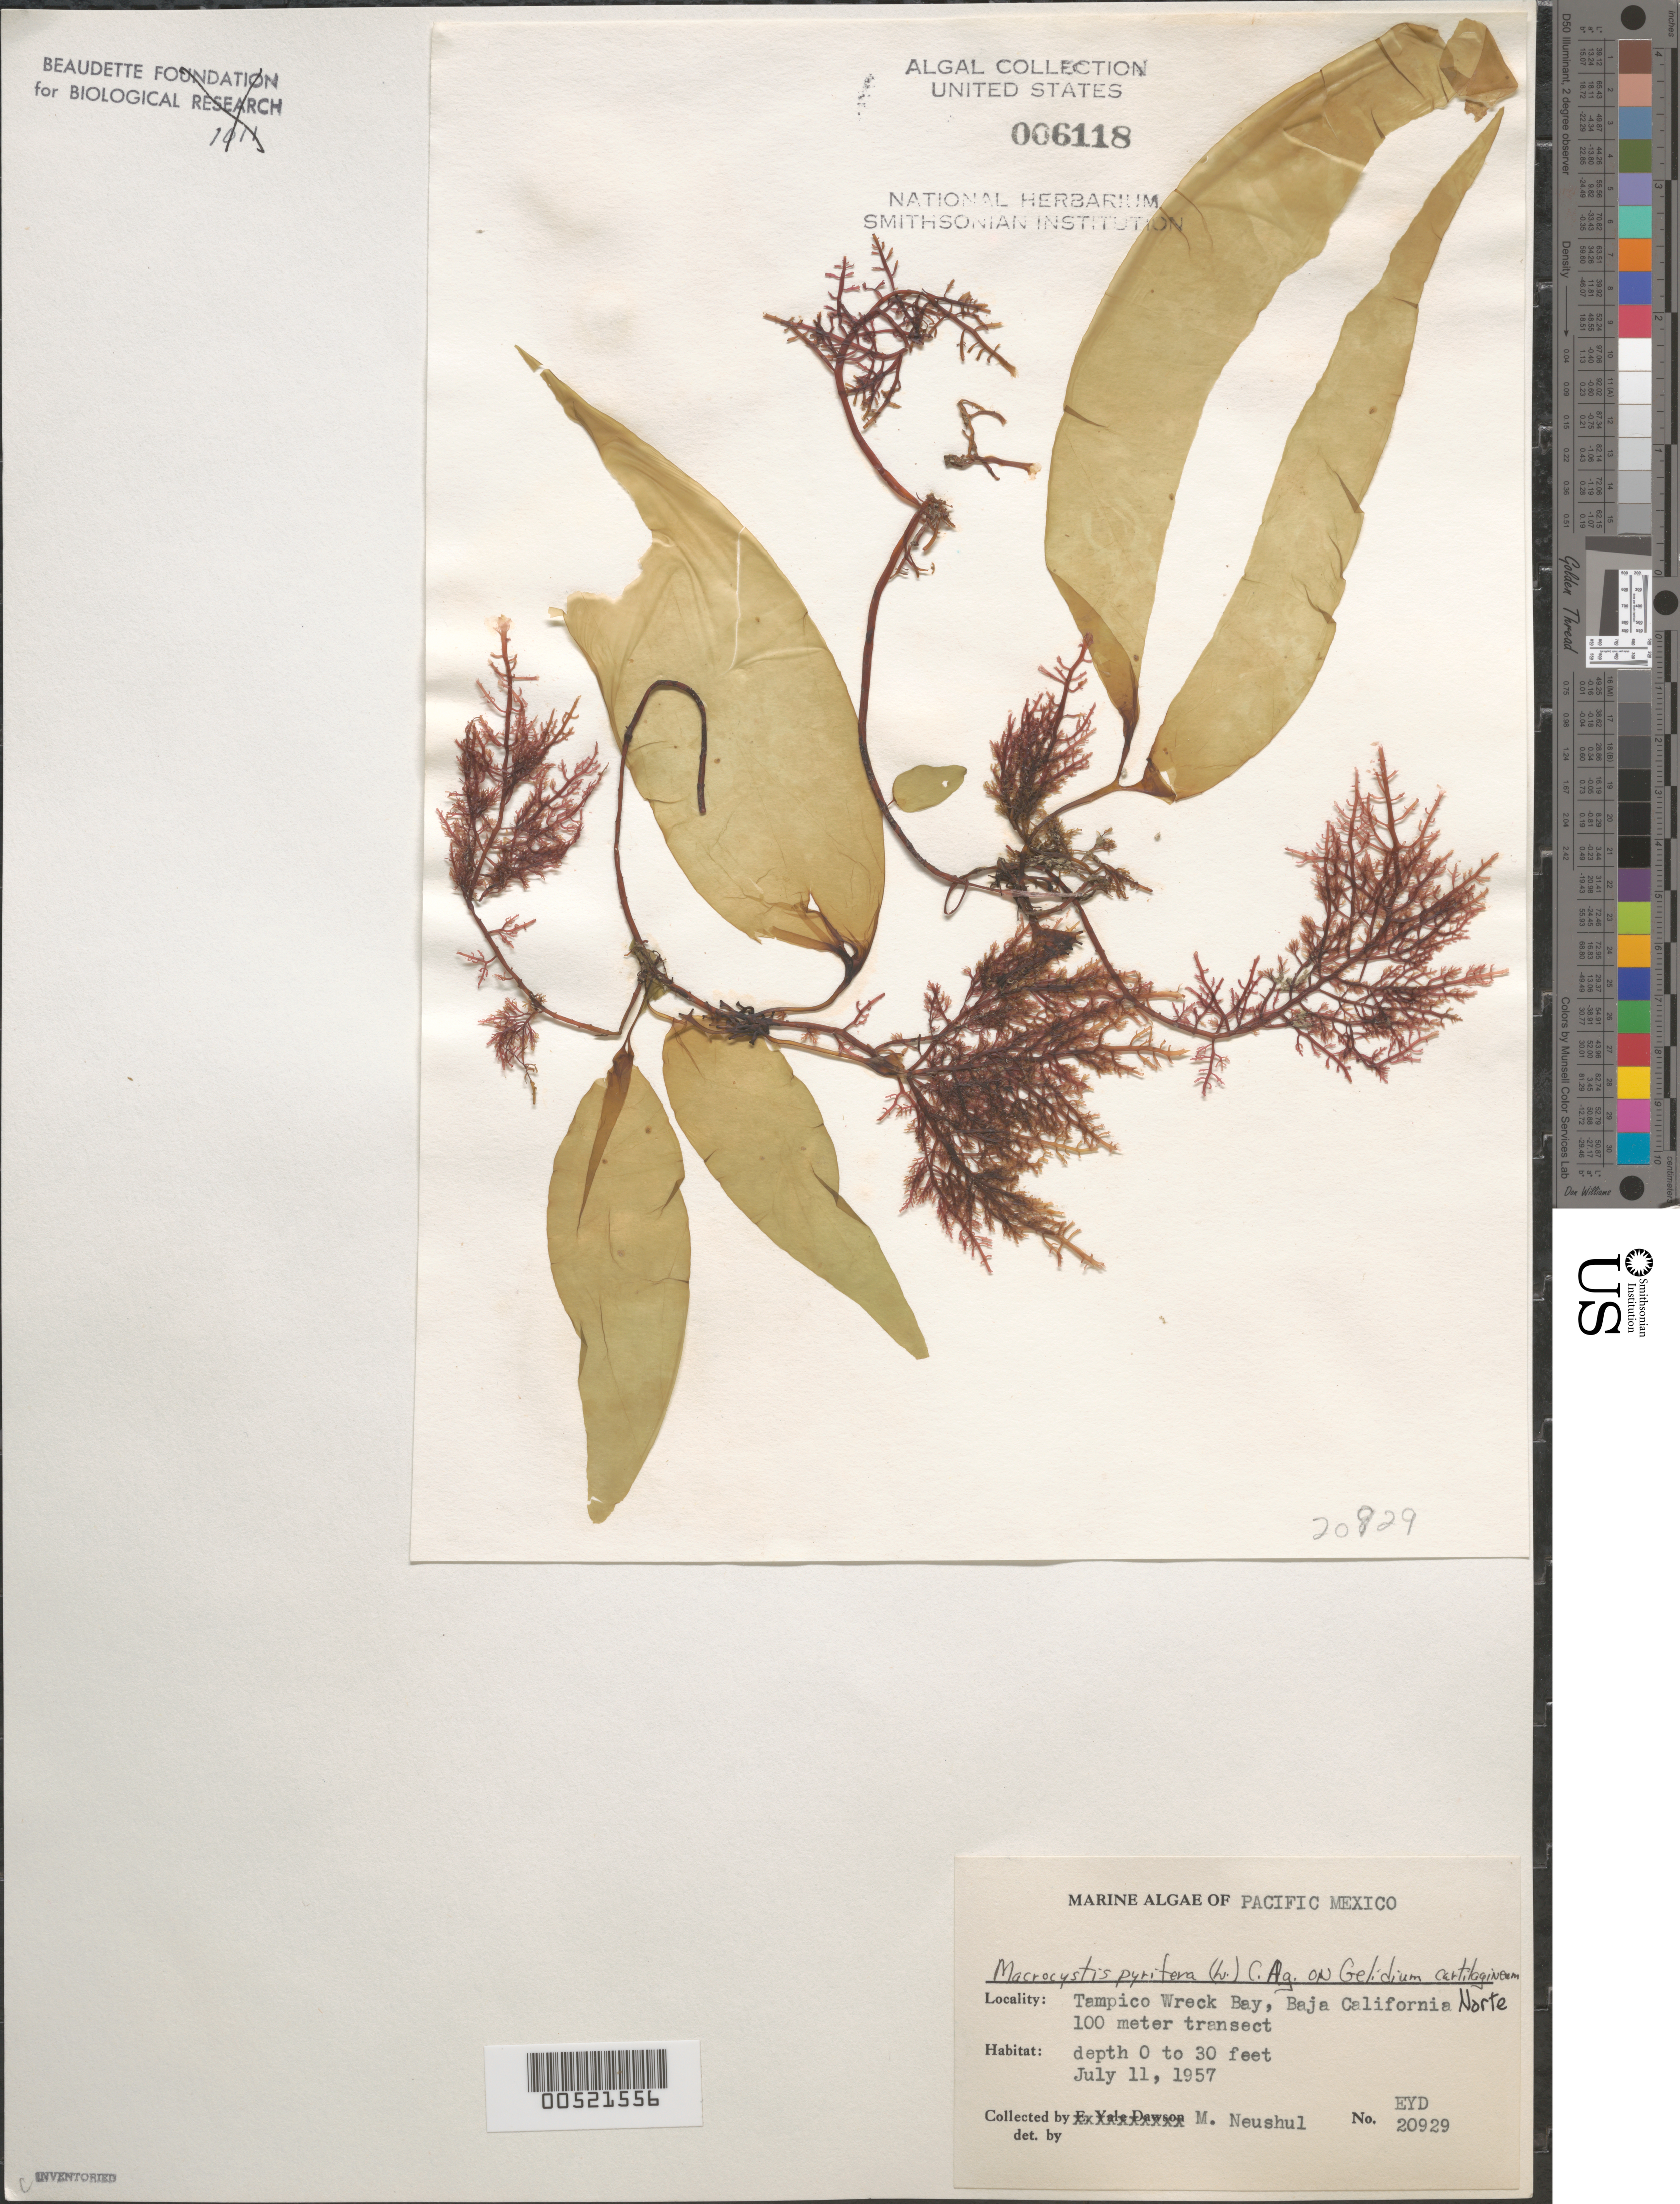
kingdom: Chromista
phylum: Ochrophyta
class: Phaeophyceae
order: Laminariales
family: Laminariaceae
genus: Macrocystis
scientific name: Macrocystis pyrifera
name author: (L.) C. Agardh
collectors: M. Neushul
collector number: EYD 20929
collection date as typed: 11 Jul 1957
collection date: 1957-07-11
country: Mexico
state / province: Baja California Norte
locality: Tampico Wreck Bay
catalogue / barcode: US 6118